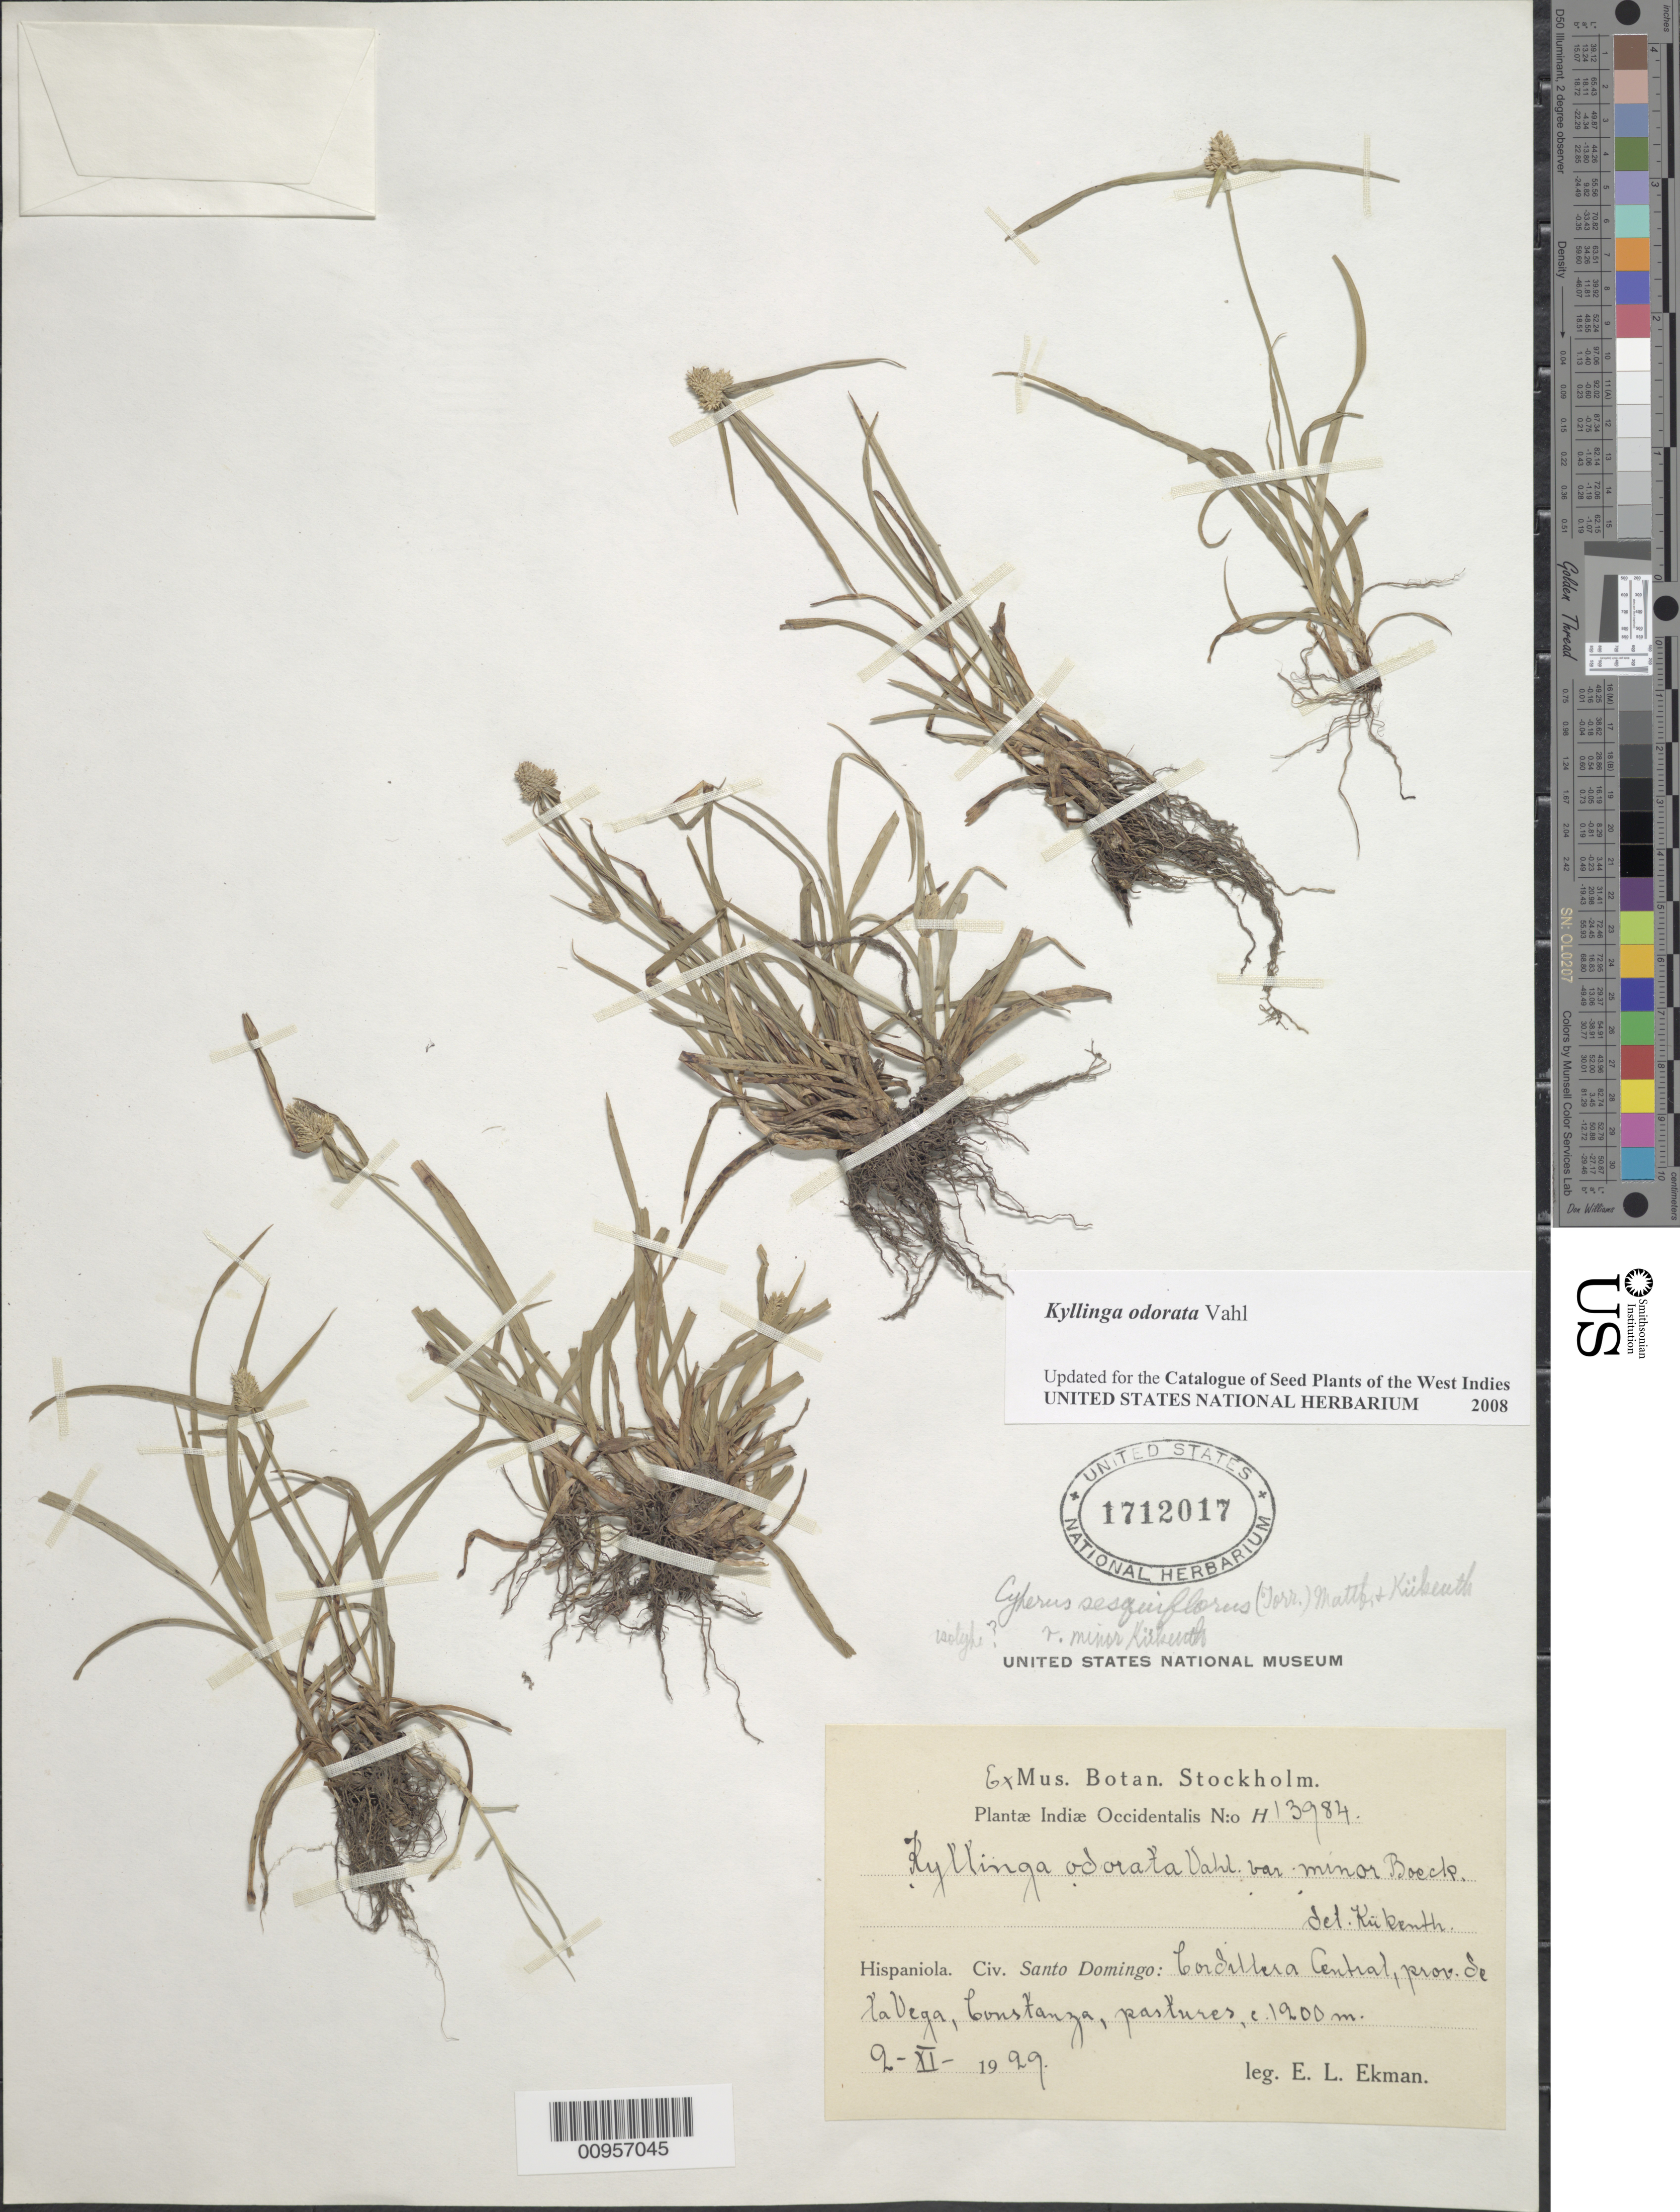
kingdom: Plantae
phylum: Tracheophyta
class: Liliopsida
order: Poales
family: Cyperaceae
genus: Cyperus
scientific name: Cyperus sesquiflorus subsp. sesquiflorus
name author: (Torr.) Mattf. & Kük.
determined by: Strong, M. T., (US), Smithsonian Institution - National Museum of Natural History (UNITED STATES)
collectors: E. L. Ekman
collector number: H 13984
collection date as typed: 02 Nov 1929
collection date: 1929-11-02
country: Dominican Republic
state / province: La Vega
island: Hispaniola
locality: Codillera Central, Constanza, pastures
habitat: Pastures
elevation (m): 1200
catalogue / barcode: US 1712017